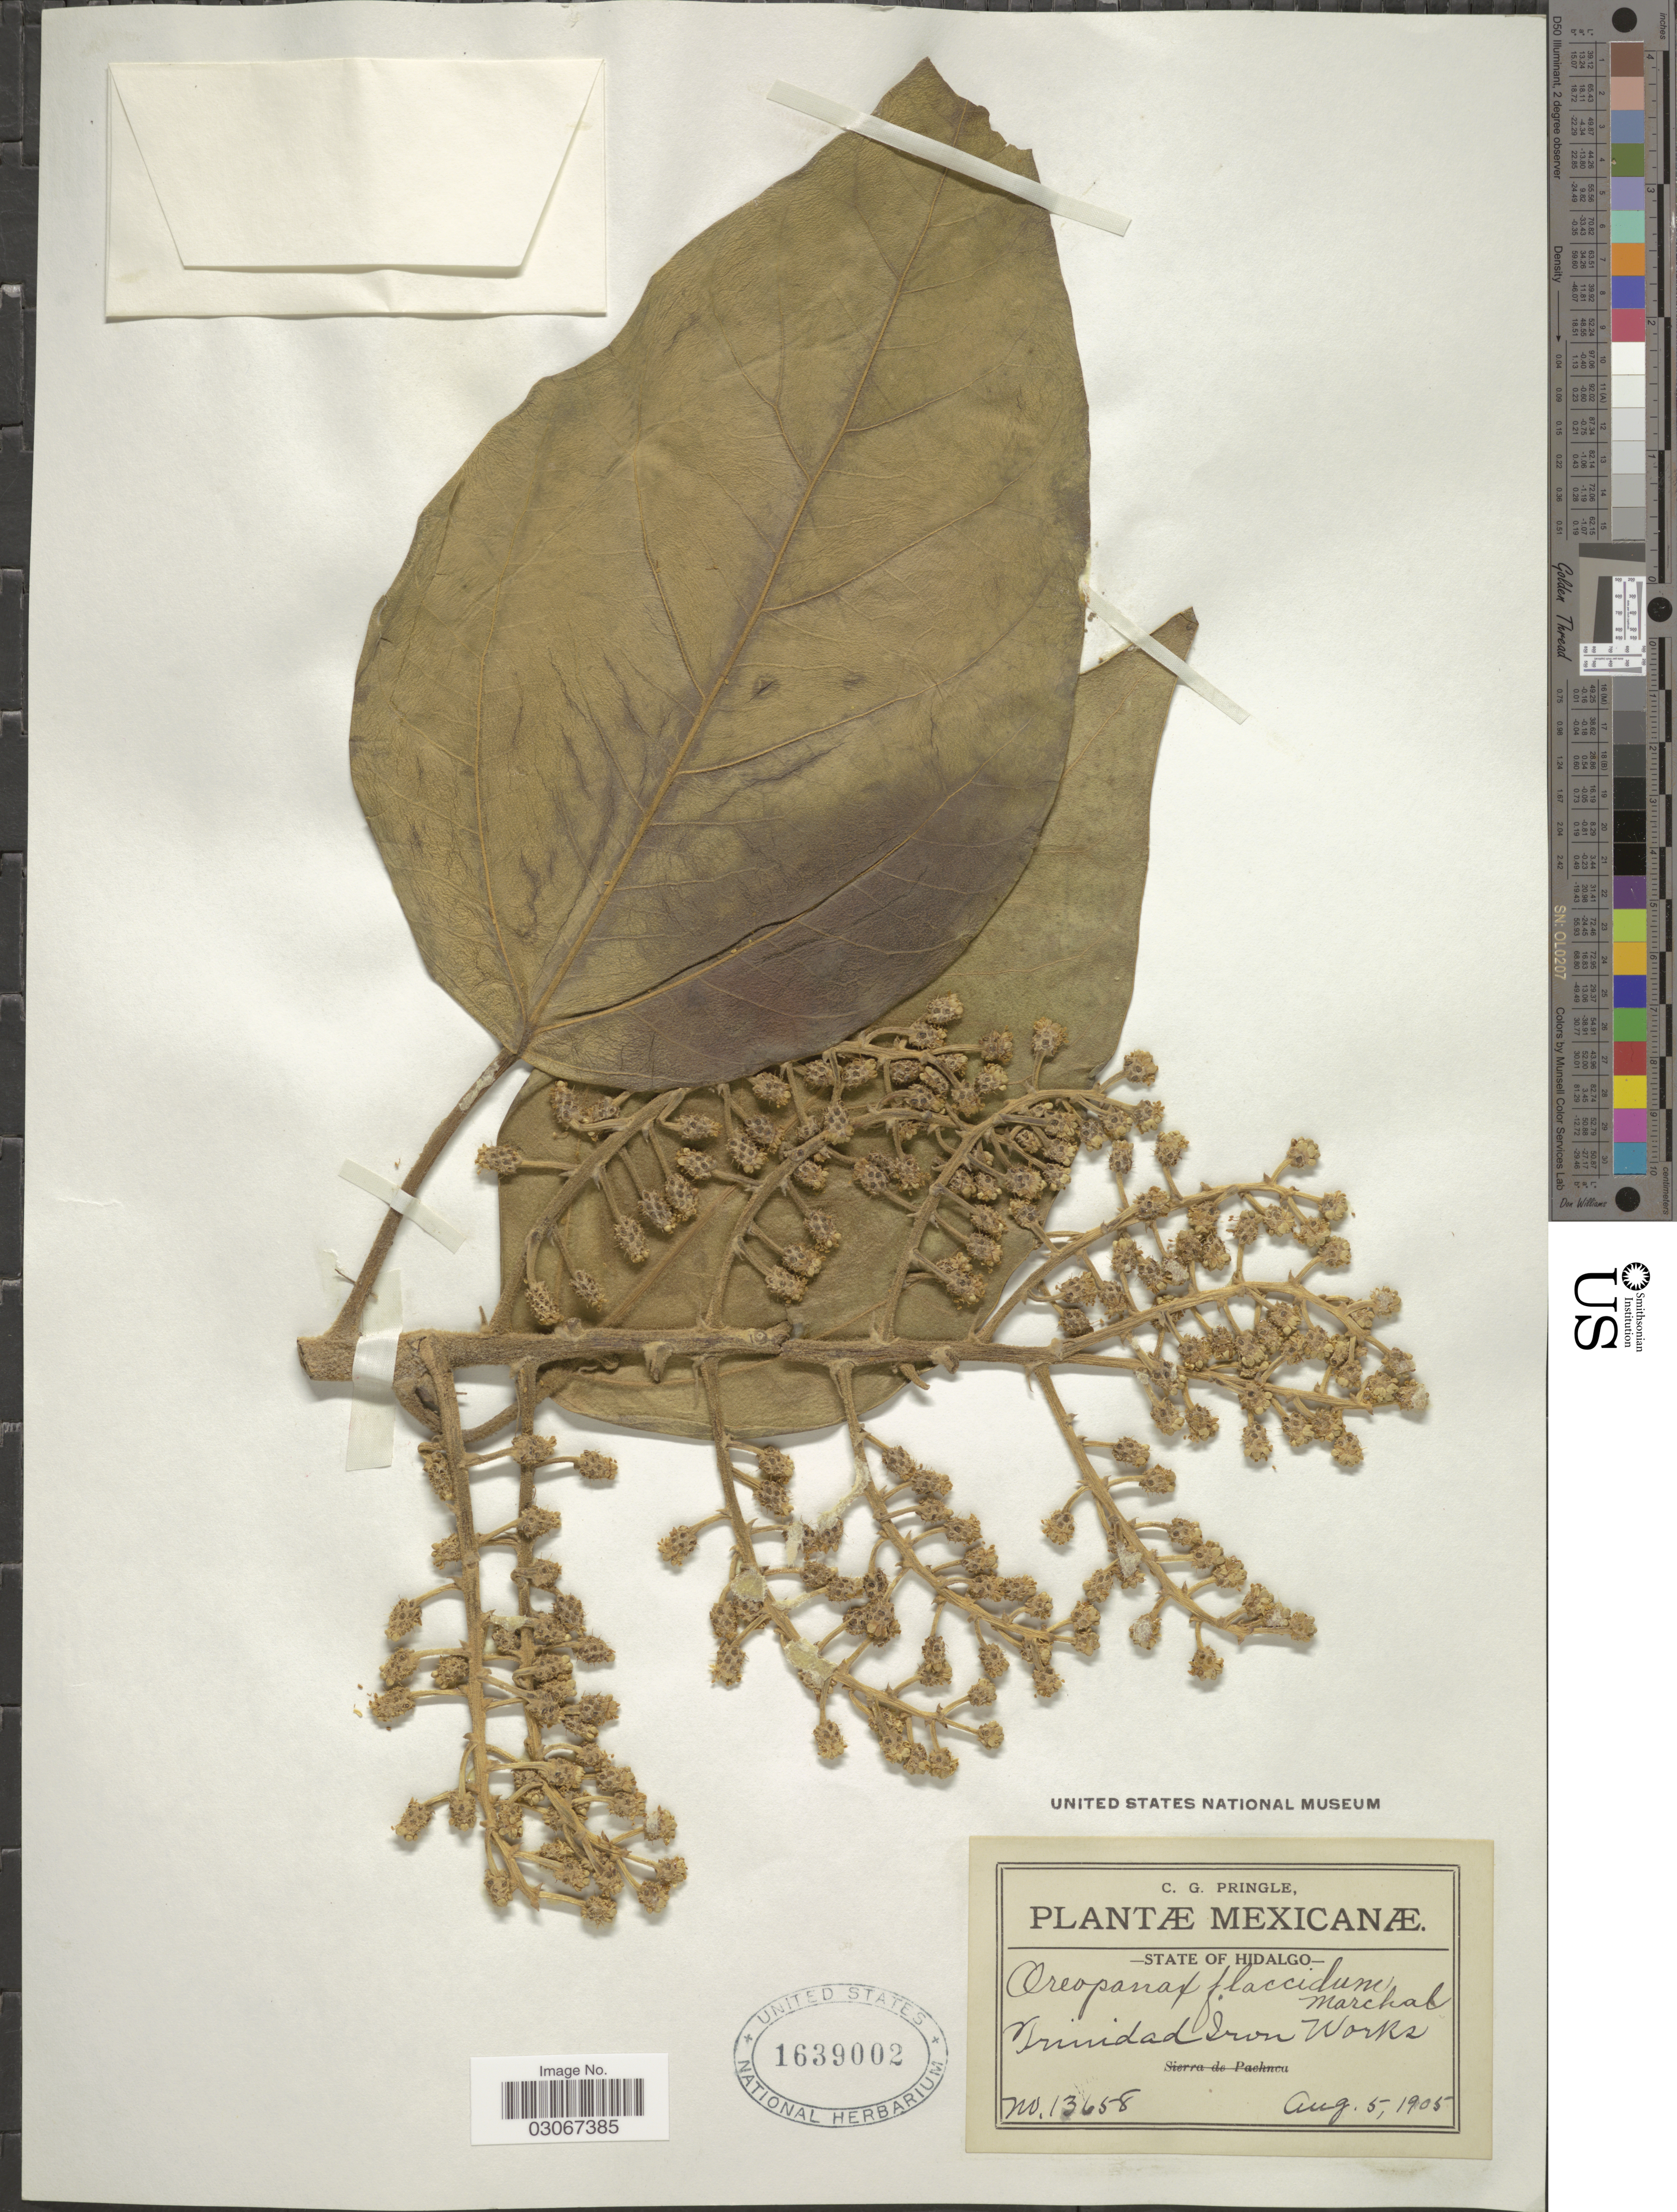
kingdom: Plantae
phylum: Tracheophyta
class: Magnoliopsida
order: Apiales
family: Araliaceae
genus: Oreopanax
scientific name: Oreopanax flaccidus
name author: Marchal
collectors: C. G. Pringle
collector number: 13658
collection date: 1905-08-05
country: Mexico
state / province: Hidalgo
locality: Trinidad Iron Works.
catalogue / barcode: US 1639002